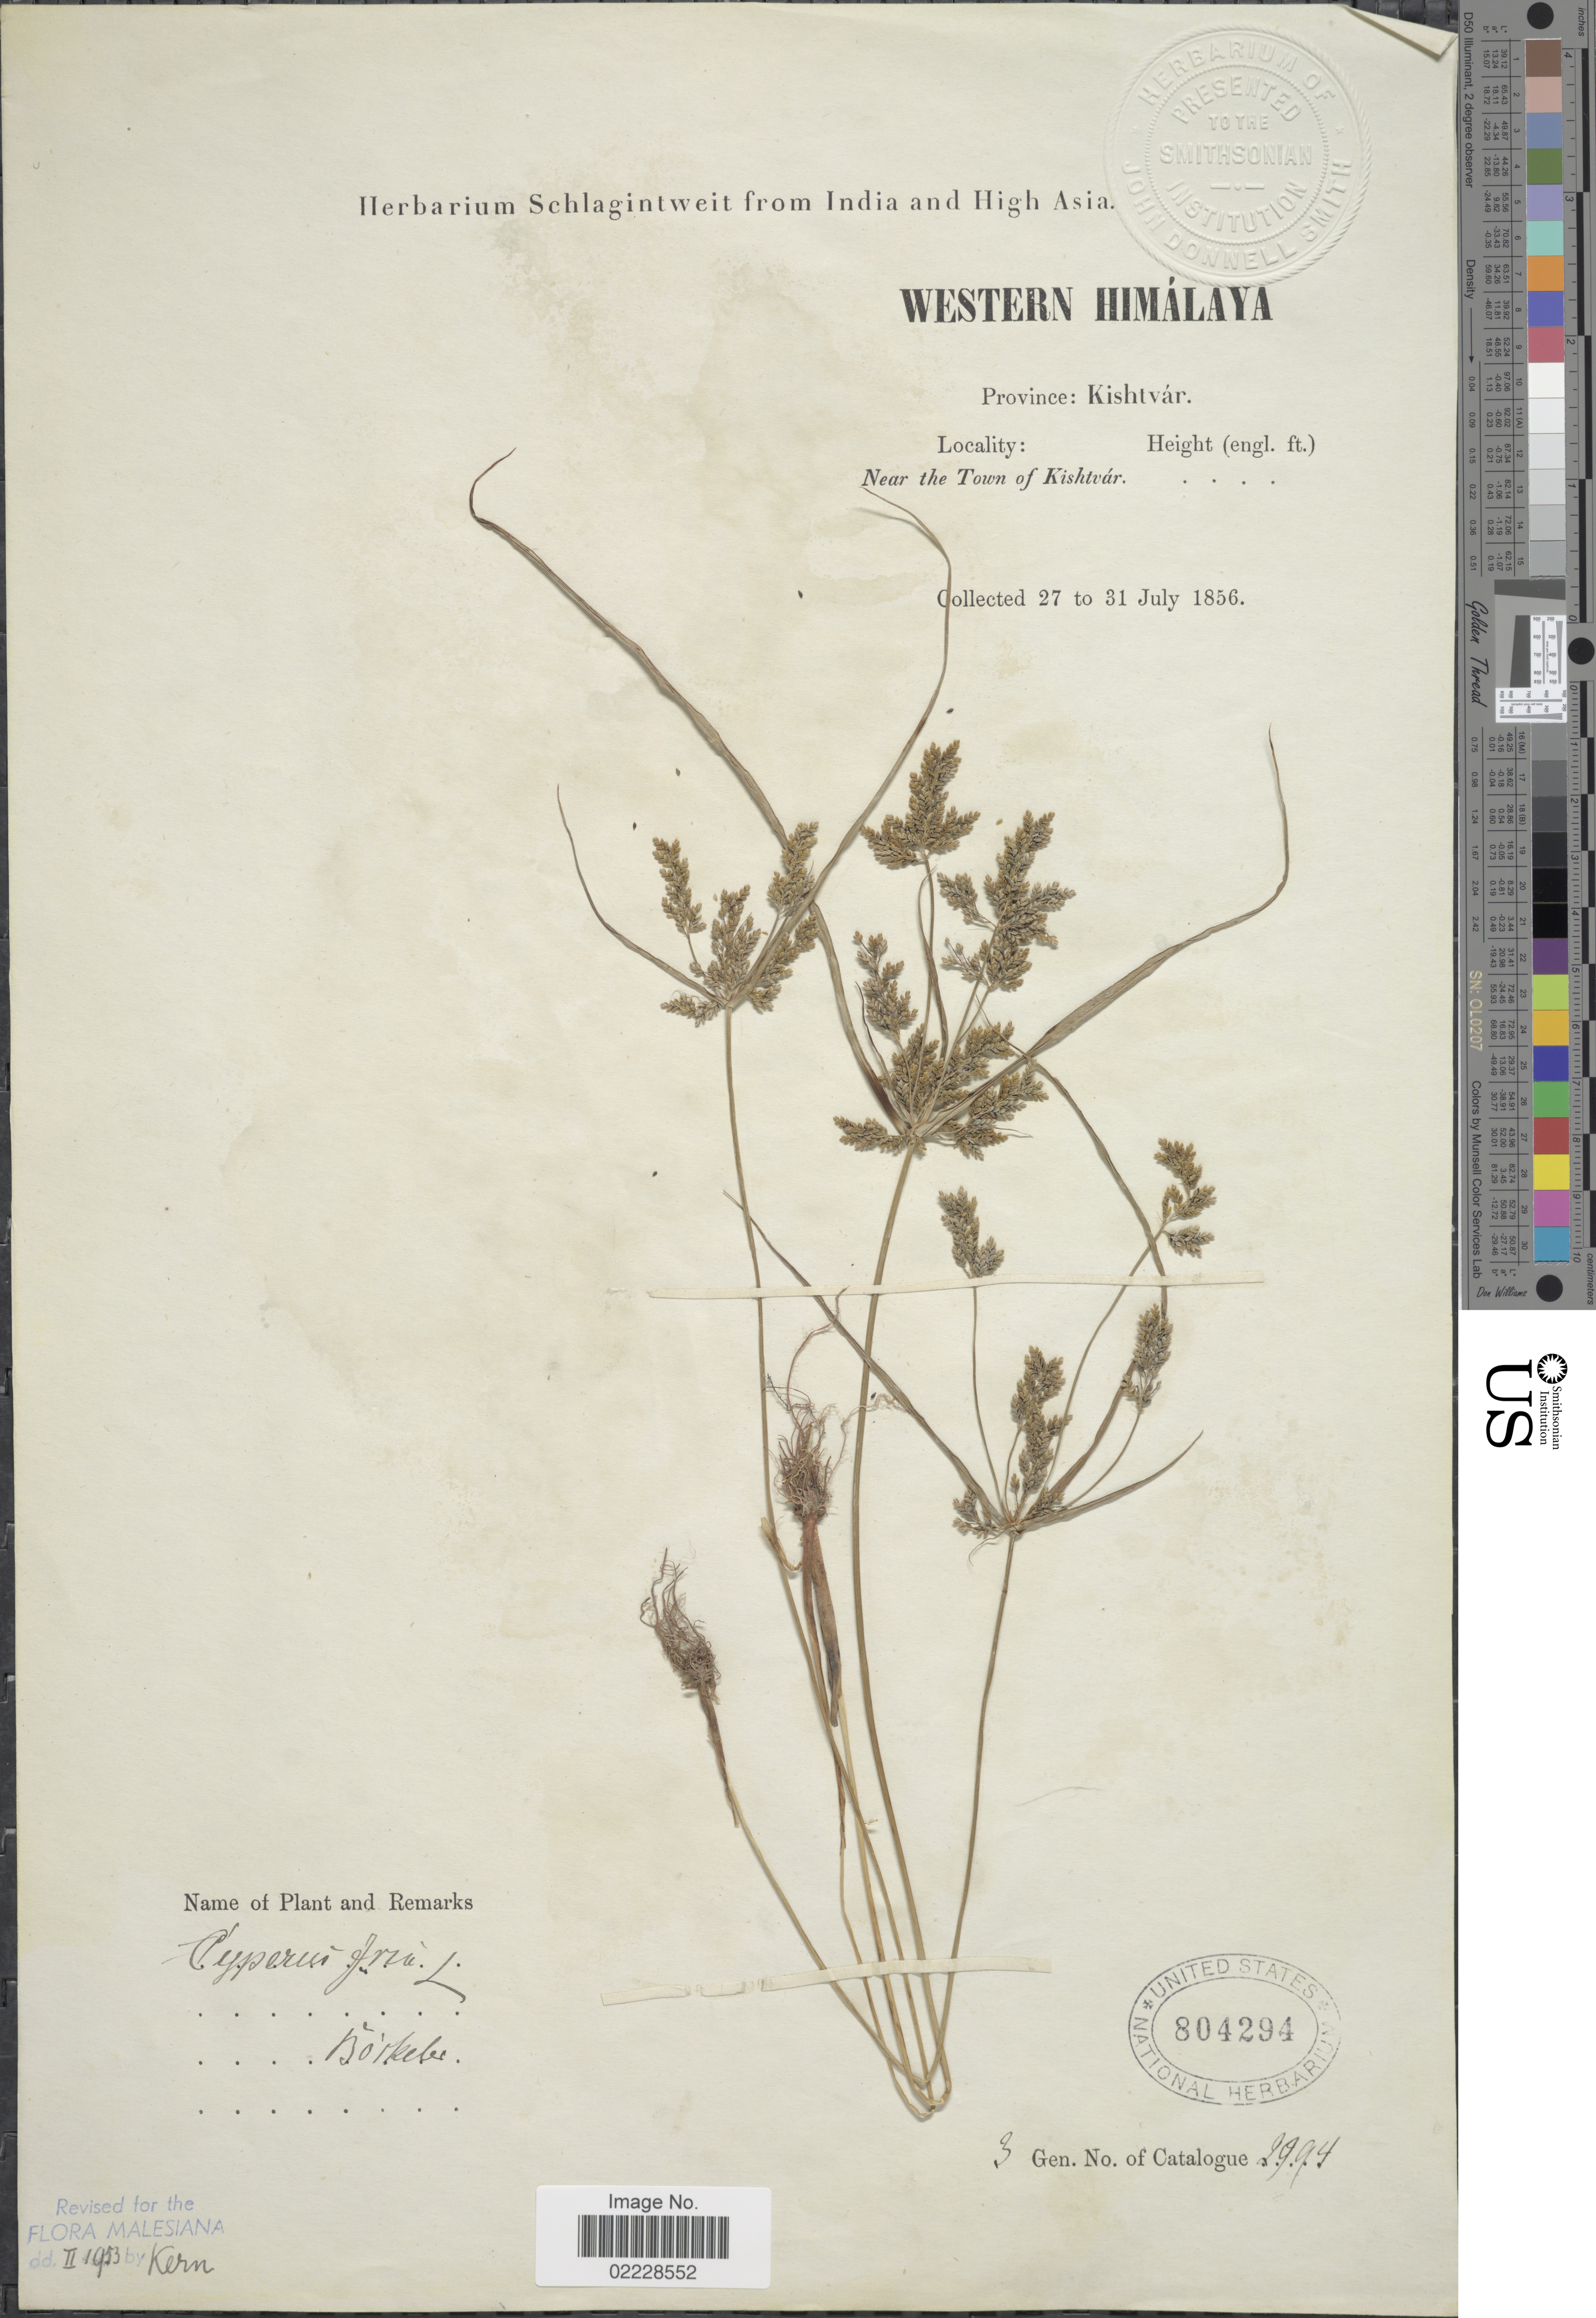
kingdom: Plantae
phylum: Tracheophyta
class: Liliopsida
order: Poales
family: Cyperaceae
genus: Cyperus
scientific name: Cyperus iria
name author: L.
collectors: ex herb. Schlagintweit from India and High Asia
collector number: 2994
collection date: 1856-07-27/1856-07-31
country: India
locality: Western Himalaya, Province: Kishtvar, Near the Town of Kishtvar.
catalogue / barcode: US 804294